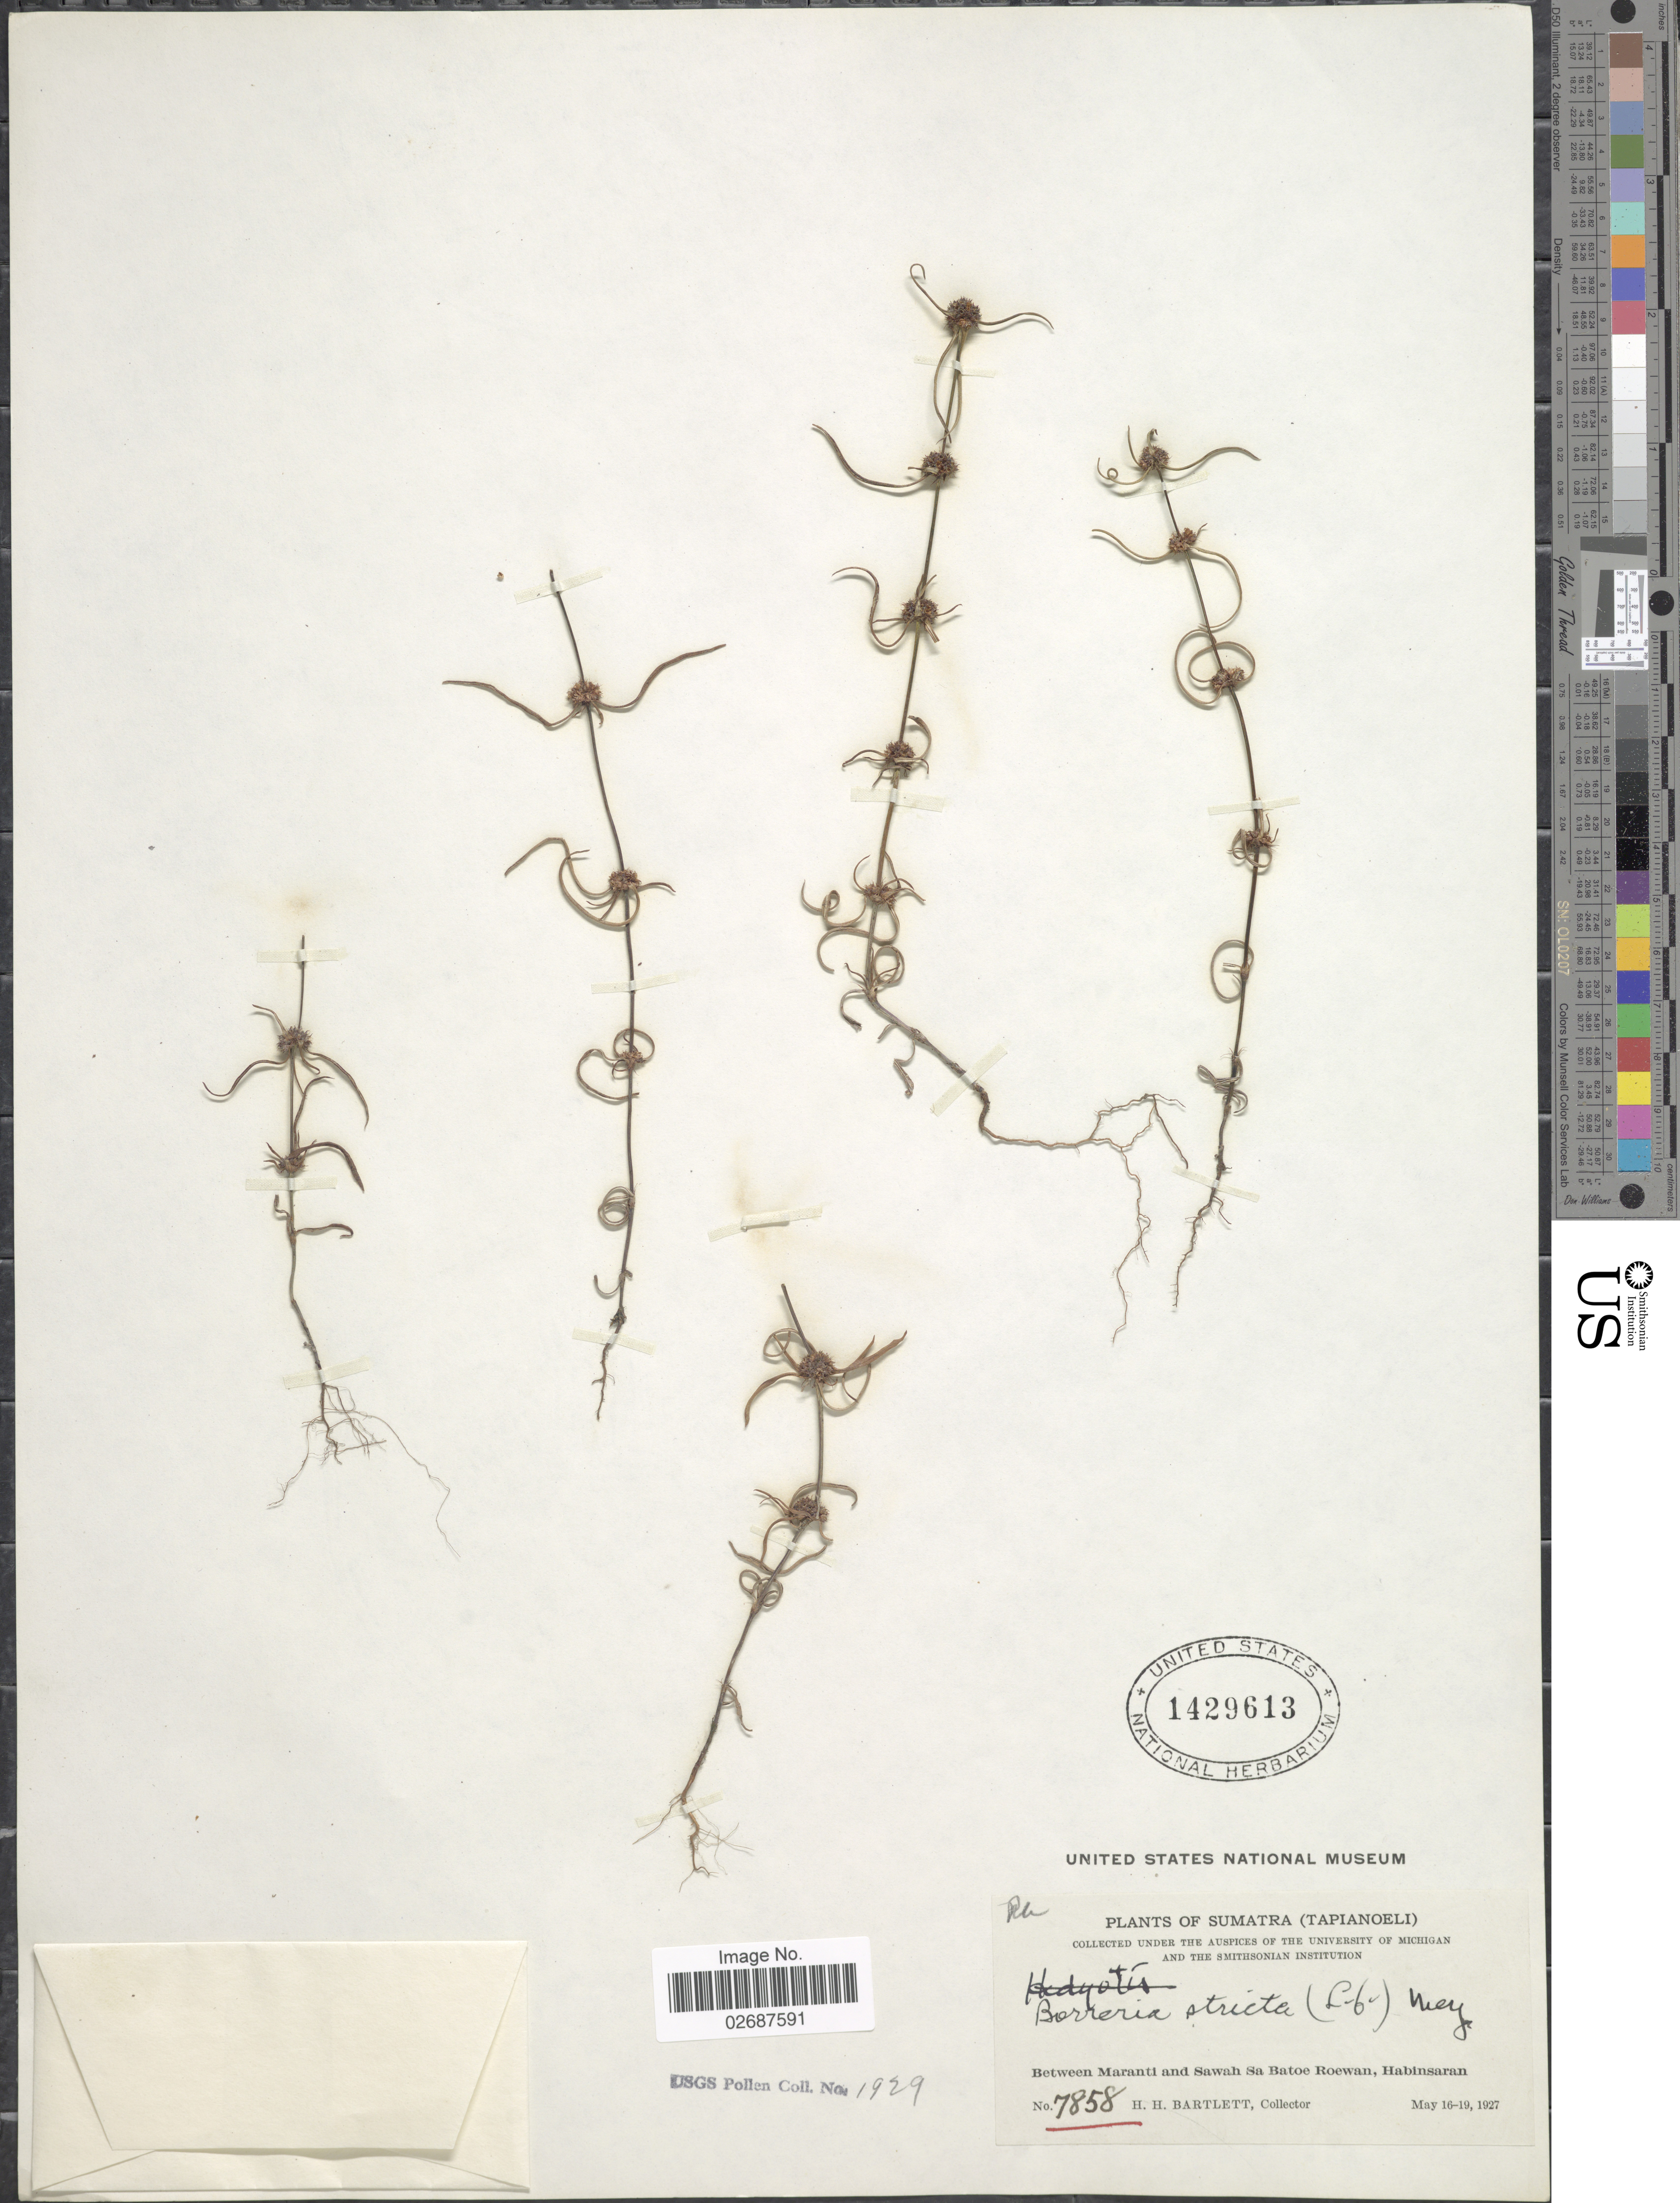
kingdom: Plantae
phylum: Tracheophyta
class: Magnoliopsida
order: Gentianales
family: Rubiaceae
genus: Borreria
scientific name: Borreria stricta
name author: (L. f.) G. Mey.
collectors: H. H. Bartlett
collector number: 7858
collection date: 1927-05-16/1927-05-19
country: Indonesia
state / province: Sumatra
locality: (Tapianoeli), between Maranti and Sawah Sa Batoe Roewan, Habinsaran.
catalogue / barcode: US 1429613